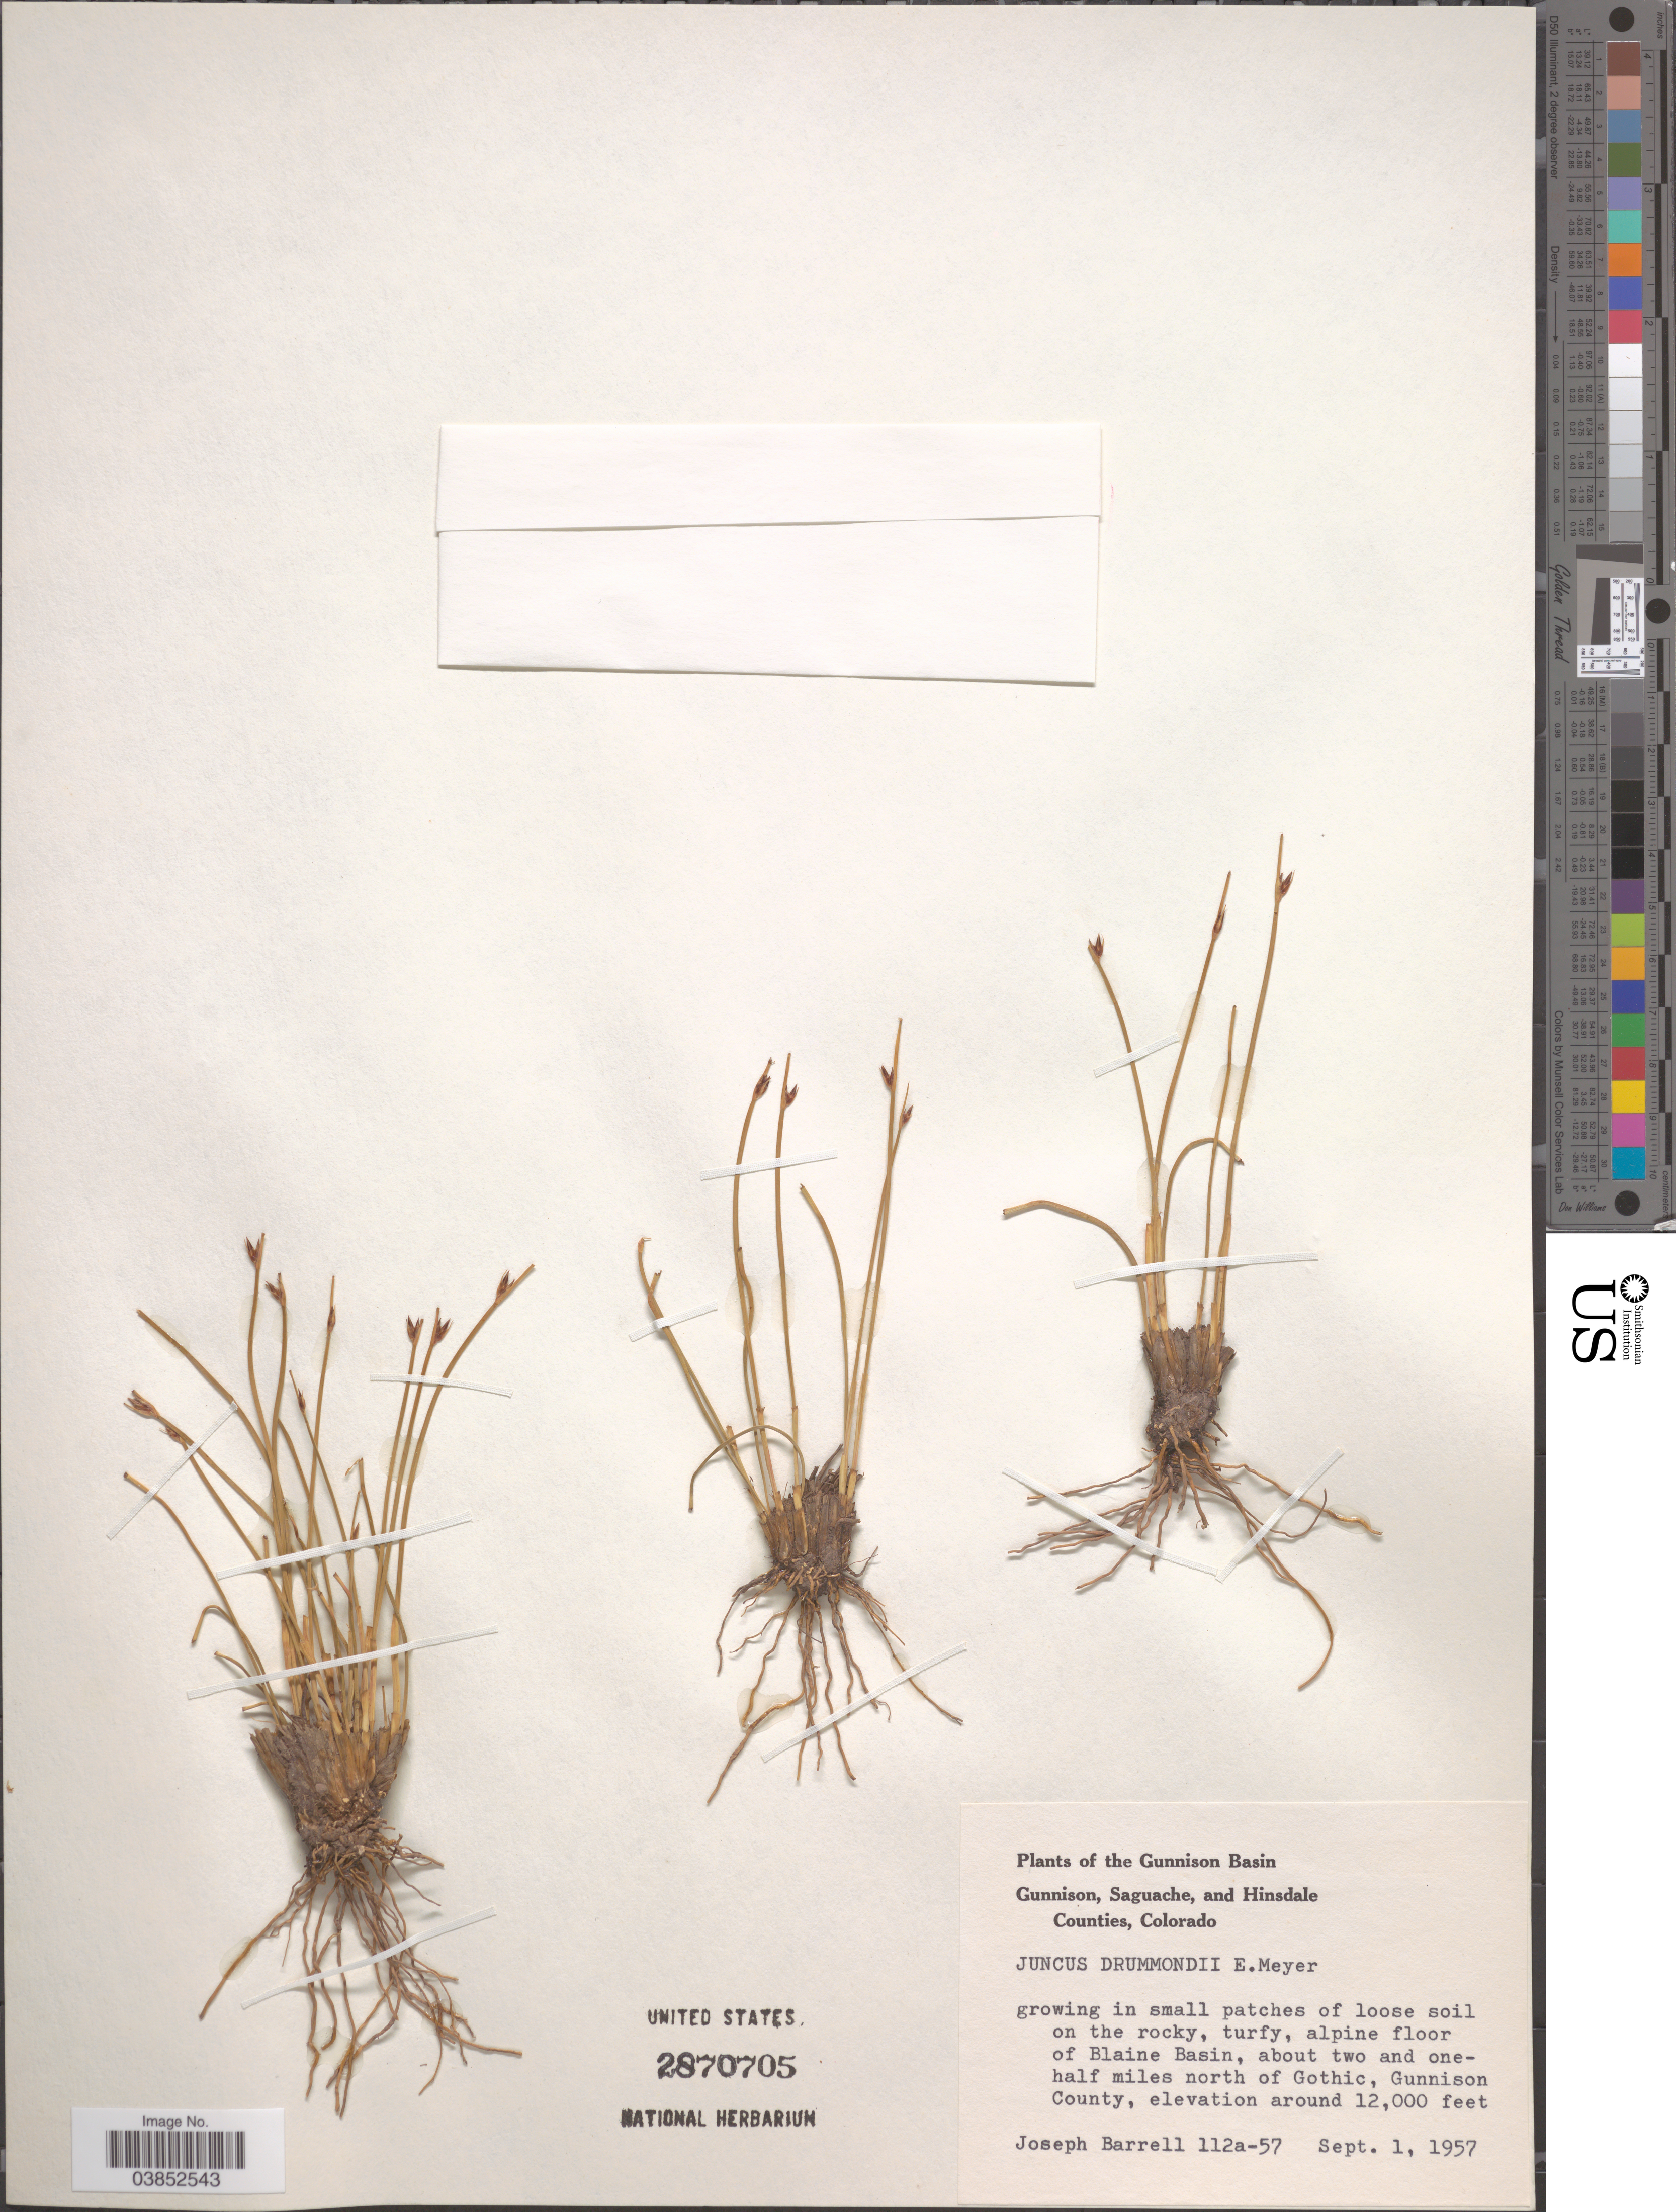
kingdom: Plantae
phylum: Tracheophyta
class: Liliopsida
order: Poales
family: Juncaceae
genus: Juncus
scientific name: Juncus drummondii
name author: E. Mey.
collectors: J. Barrell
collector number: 112a-57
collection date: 1957-09-01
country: United States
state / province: Colorado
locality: The Gunnison Basin. Alpine floor of Blaine Basin, about two and one-half miles north of Gothic, Gunnison County.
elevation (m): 3658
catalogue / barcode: US 2870705